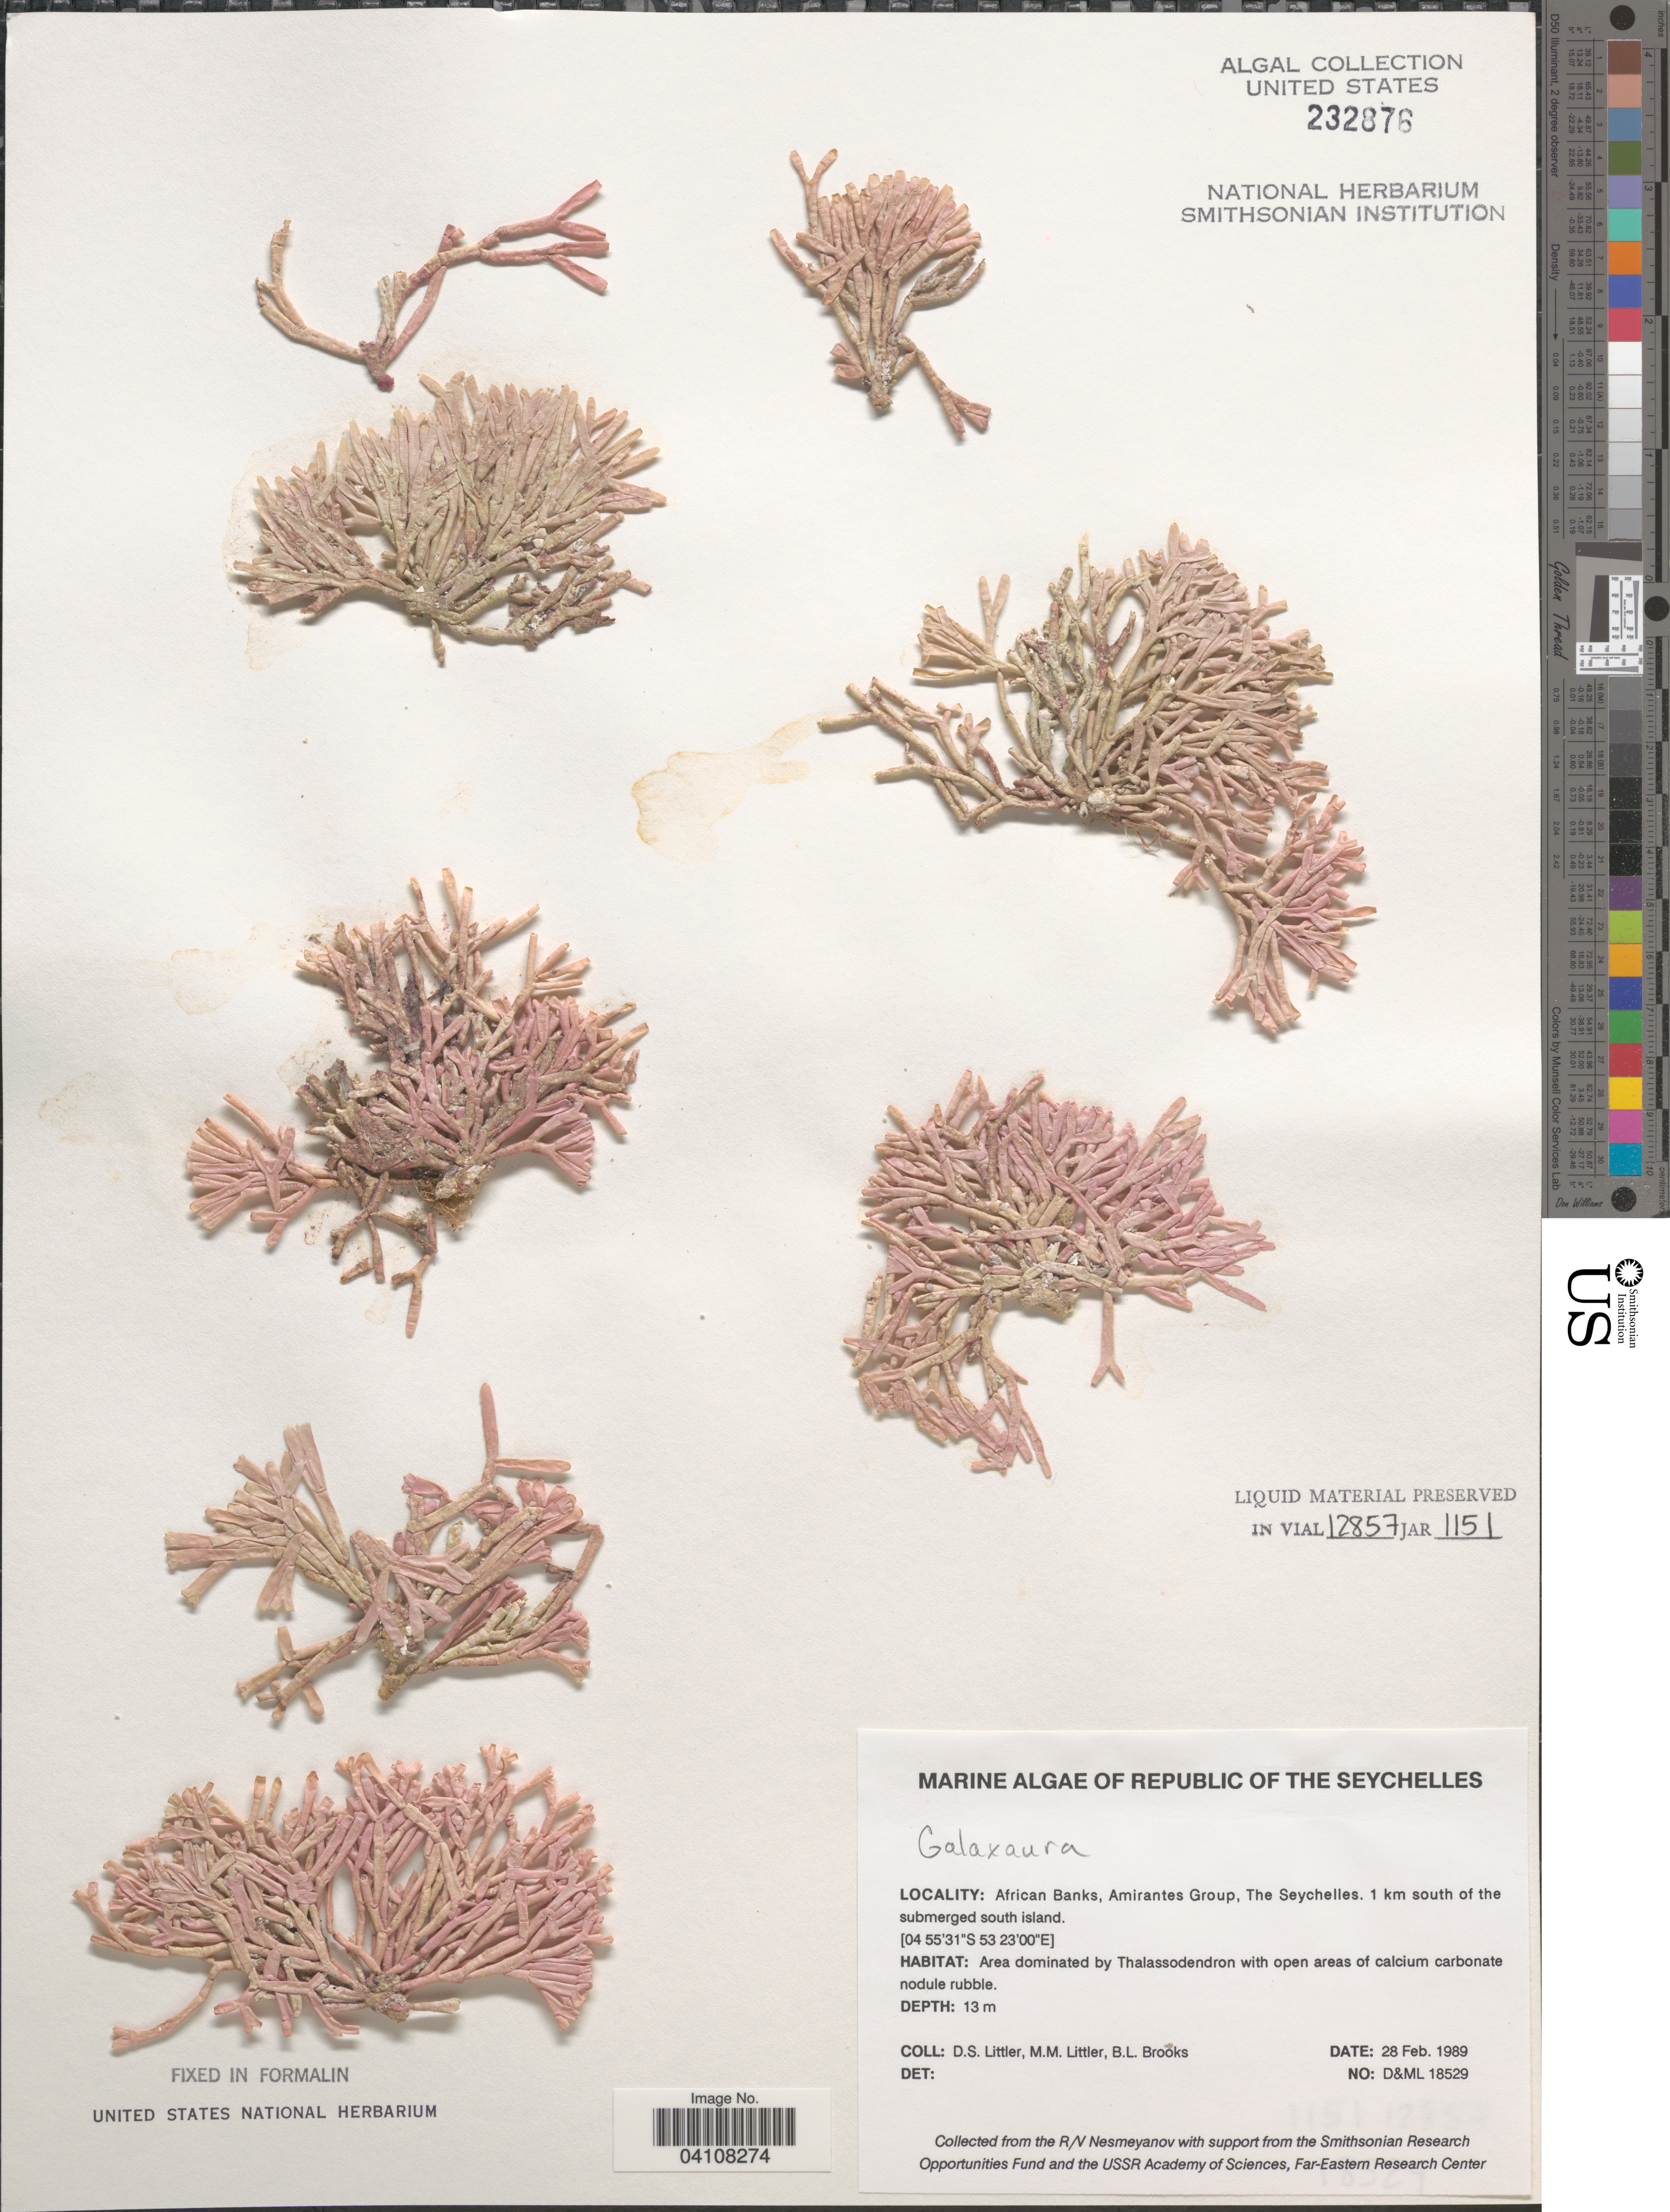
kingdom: Plantae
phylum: Rhodophyta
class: Florideophyceae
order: Nemaliales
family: Galaxauraceae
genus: Galaxaura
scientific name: Galaxaura sp.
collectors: D. S. Littler & B. Brooks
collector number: D&ML18529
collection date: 1989-02-28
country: Seychelles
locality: Republic of The Seychelles. African Banks, Amirantes Group. 1 km south of the submerged south island.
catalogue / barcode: US 232876